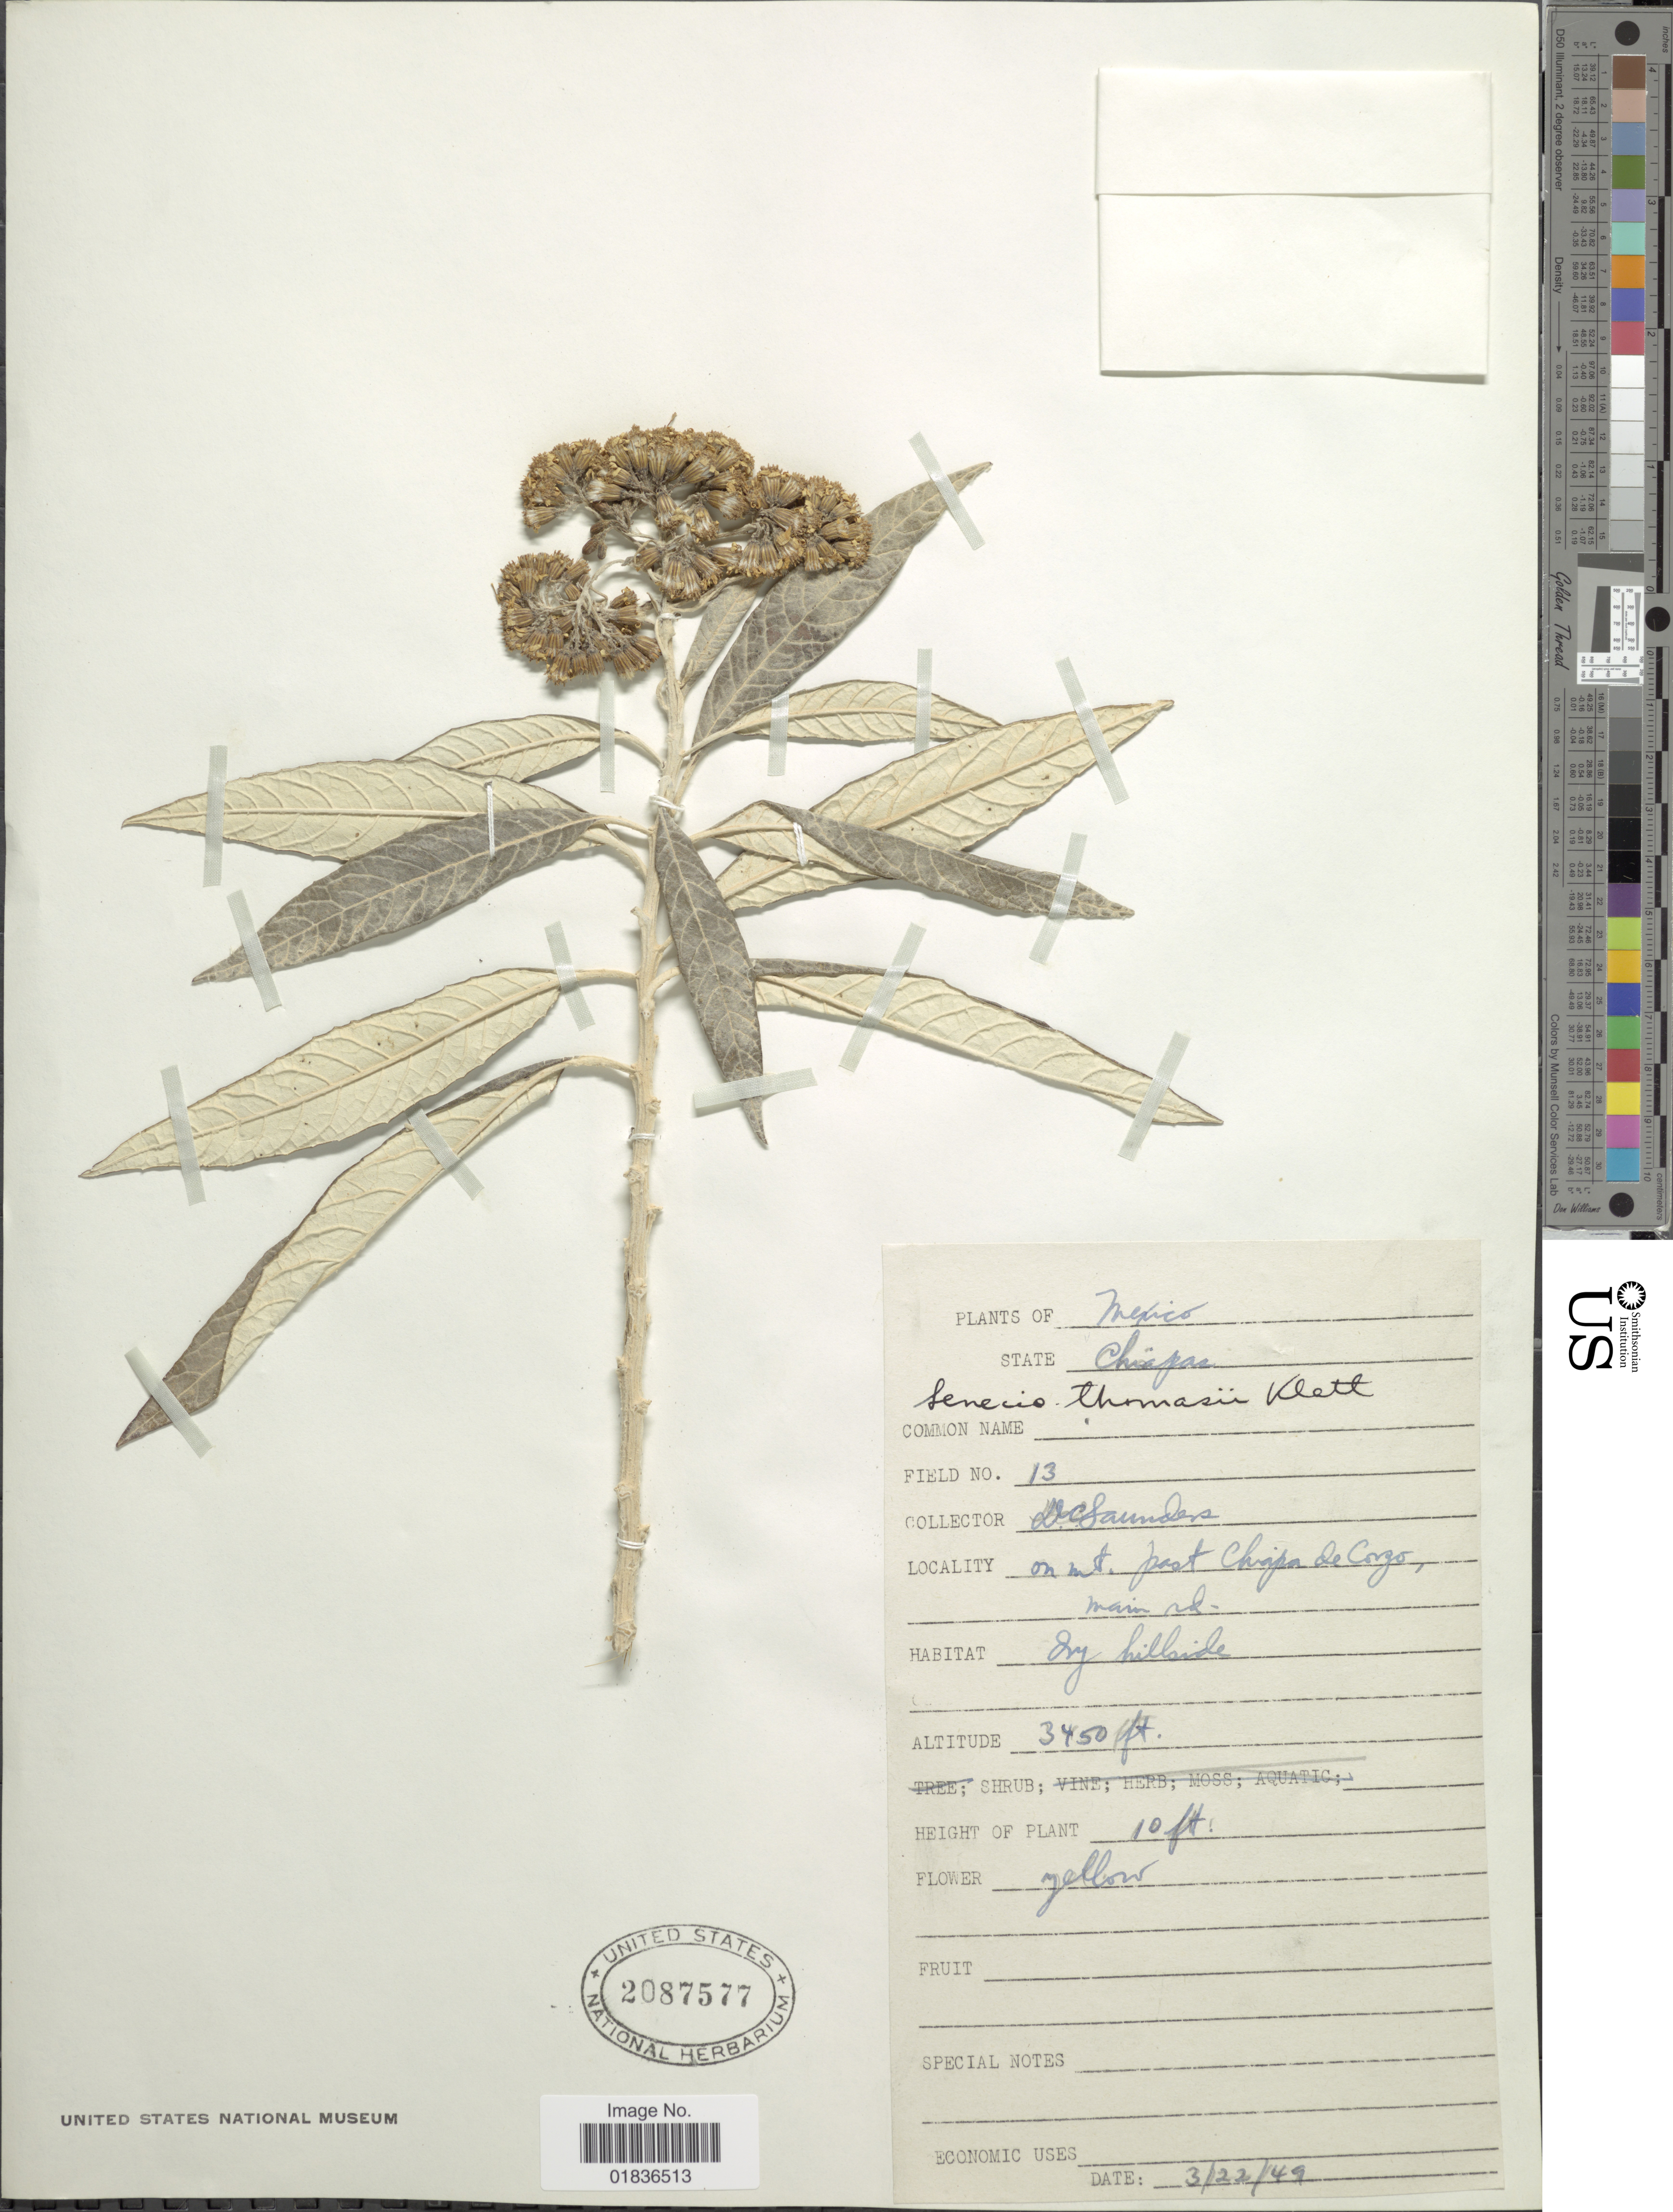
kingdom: Plantae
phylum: Tracheophyta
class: Magnoliopsida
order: Asterales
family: Asteraceae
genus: Senecio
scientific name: Senecio deppeanus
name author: Hemsl.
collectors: D. C. Saunders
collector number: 13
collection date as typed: Transcribed d/m/y: 22/3/49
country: Mexico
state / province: Chiapas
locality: On mt. past Chiapa de Corzo main rd., dry hillside.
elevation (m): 1052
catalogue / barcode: US 2087577